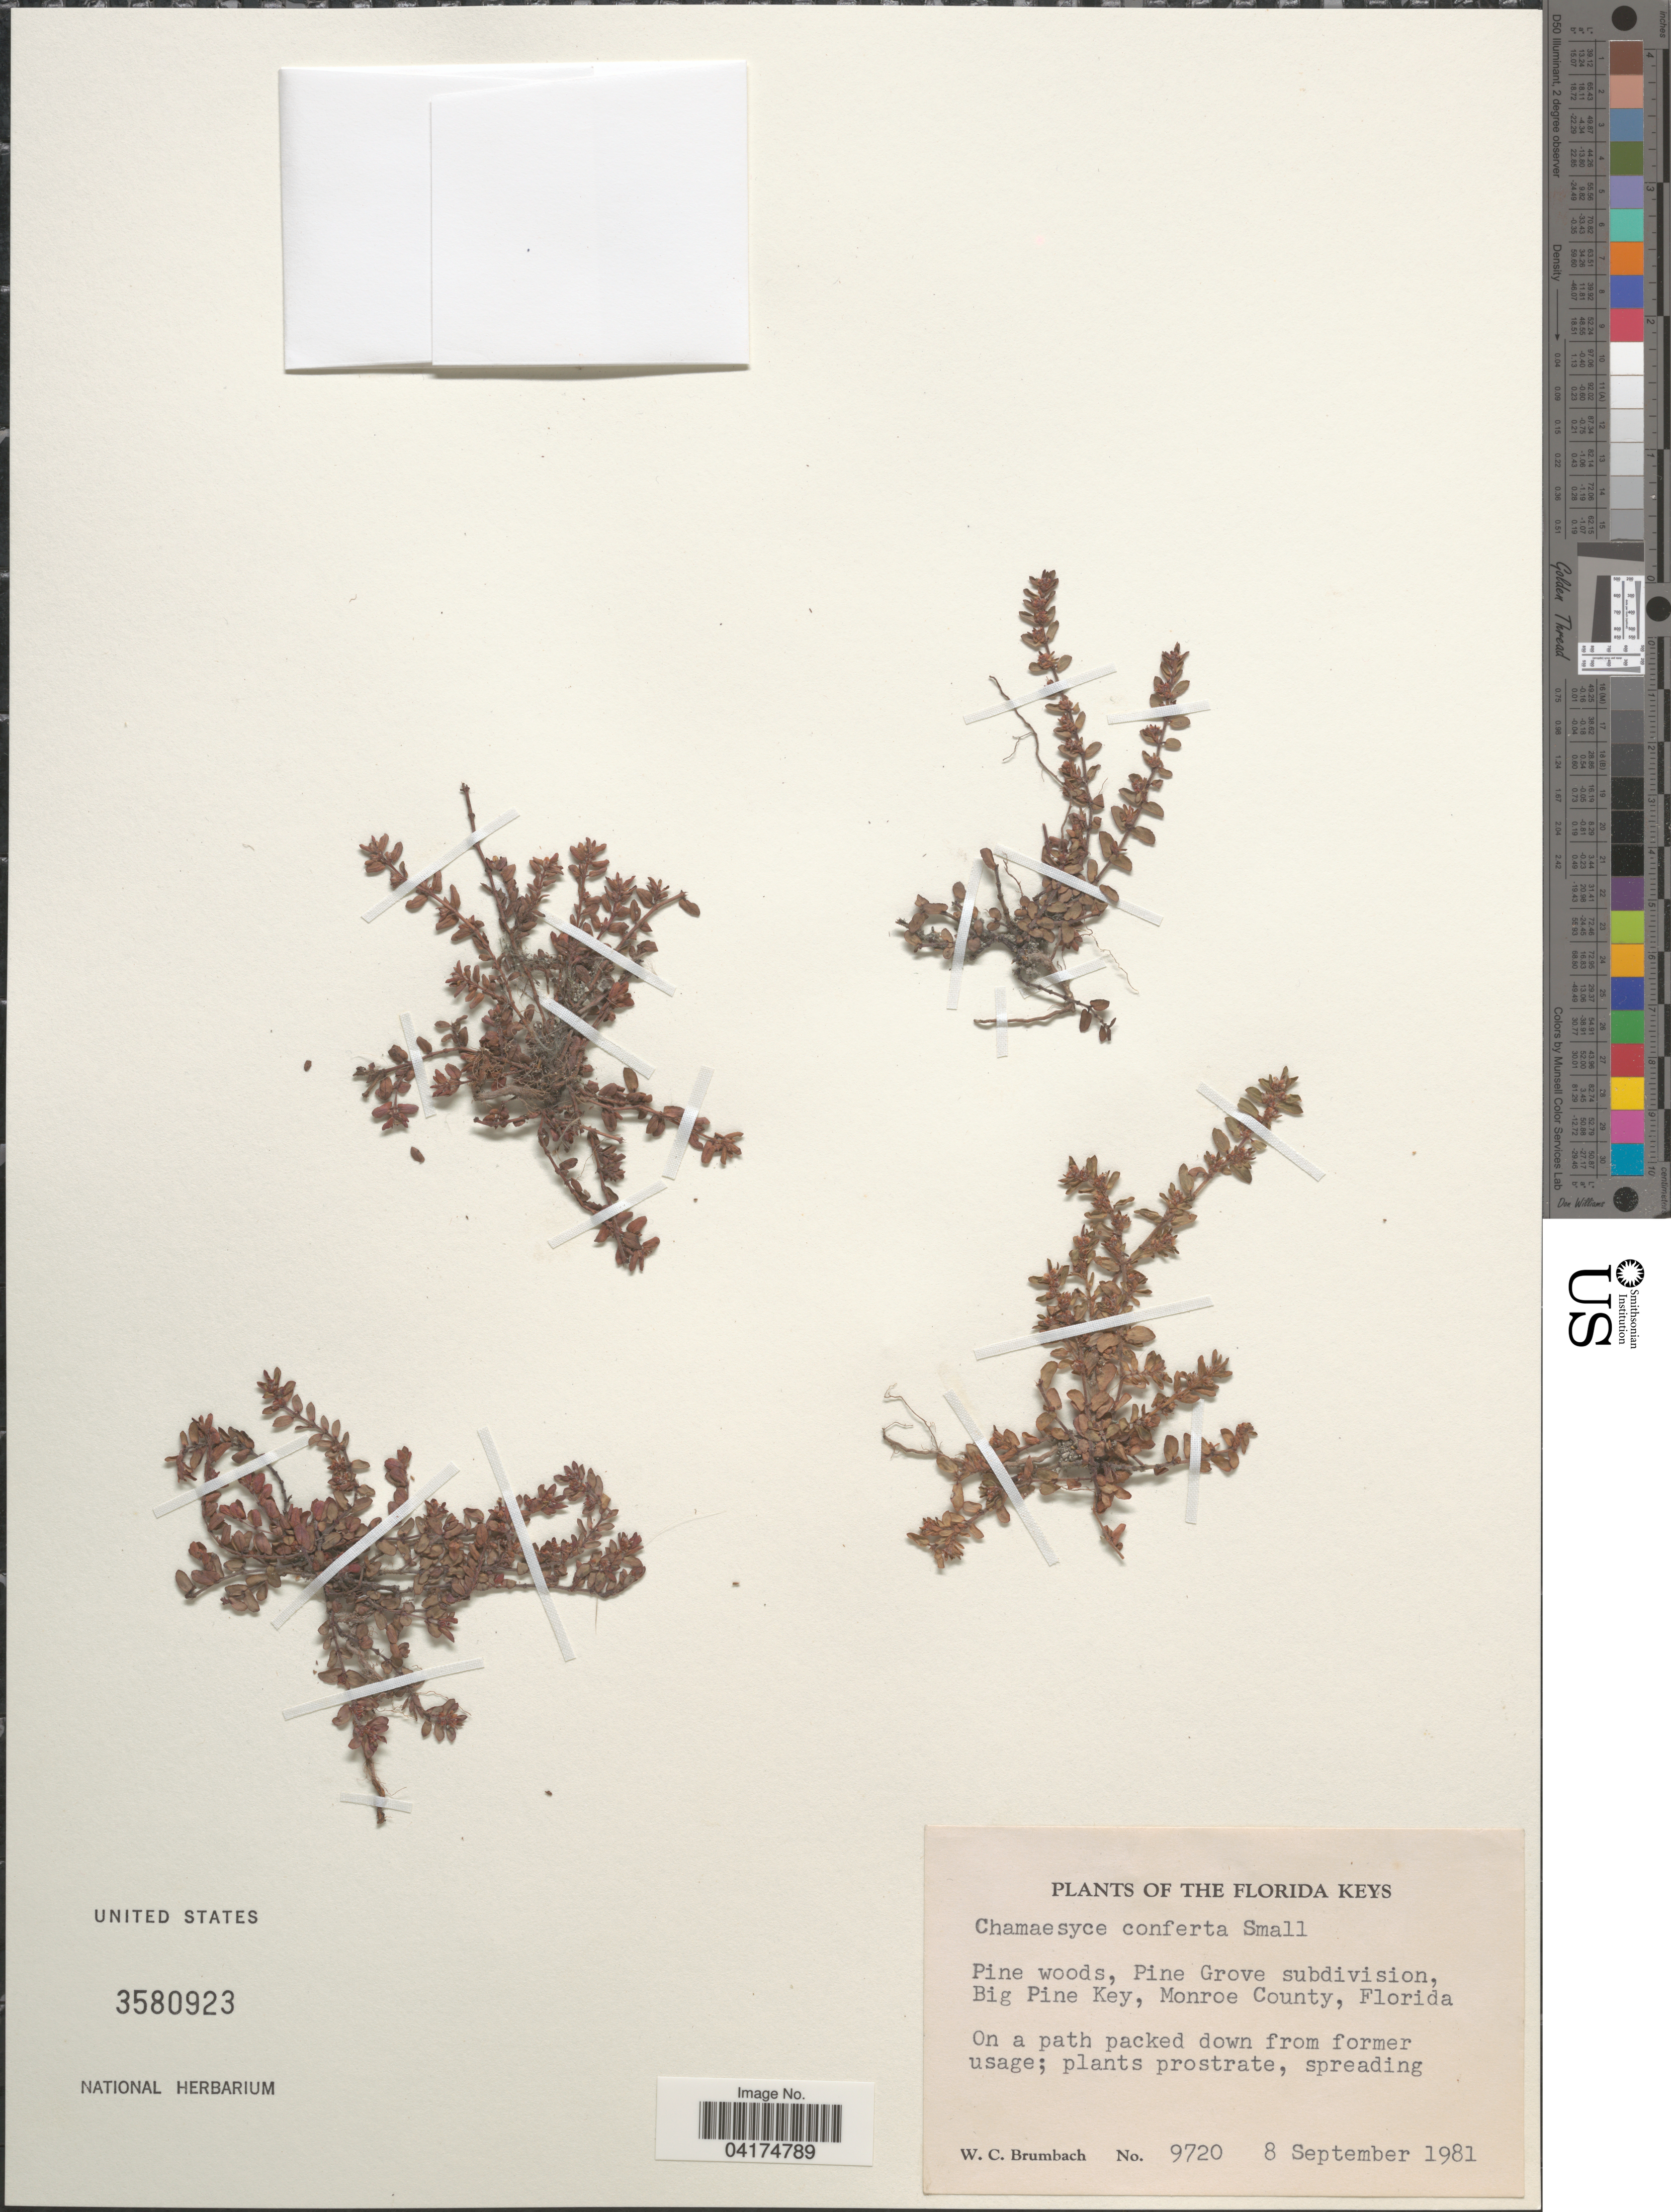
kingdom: Plantae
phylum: Tracheophyta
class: Magnoliopsida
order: Malpighiales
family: Euphorbiaceae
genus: Chamaesyce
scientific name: Chamaesyce conferta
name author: Small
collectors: W. C. Brumbach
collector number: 9720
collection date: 1981-09-08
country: United States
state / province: Florida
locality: The Florida Keys. Pine Grove subdivision, Big Pine Key, Monroe County.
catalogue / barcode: US 3580923